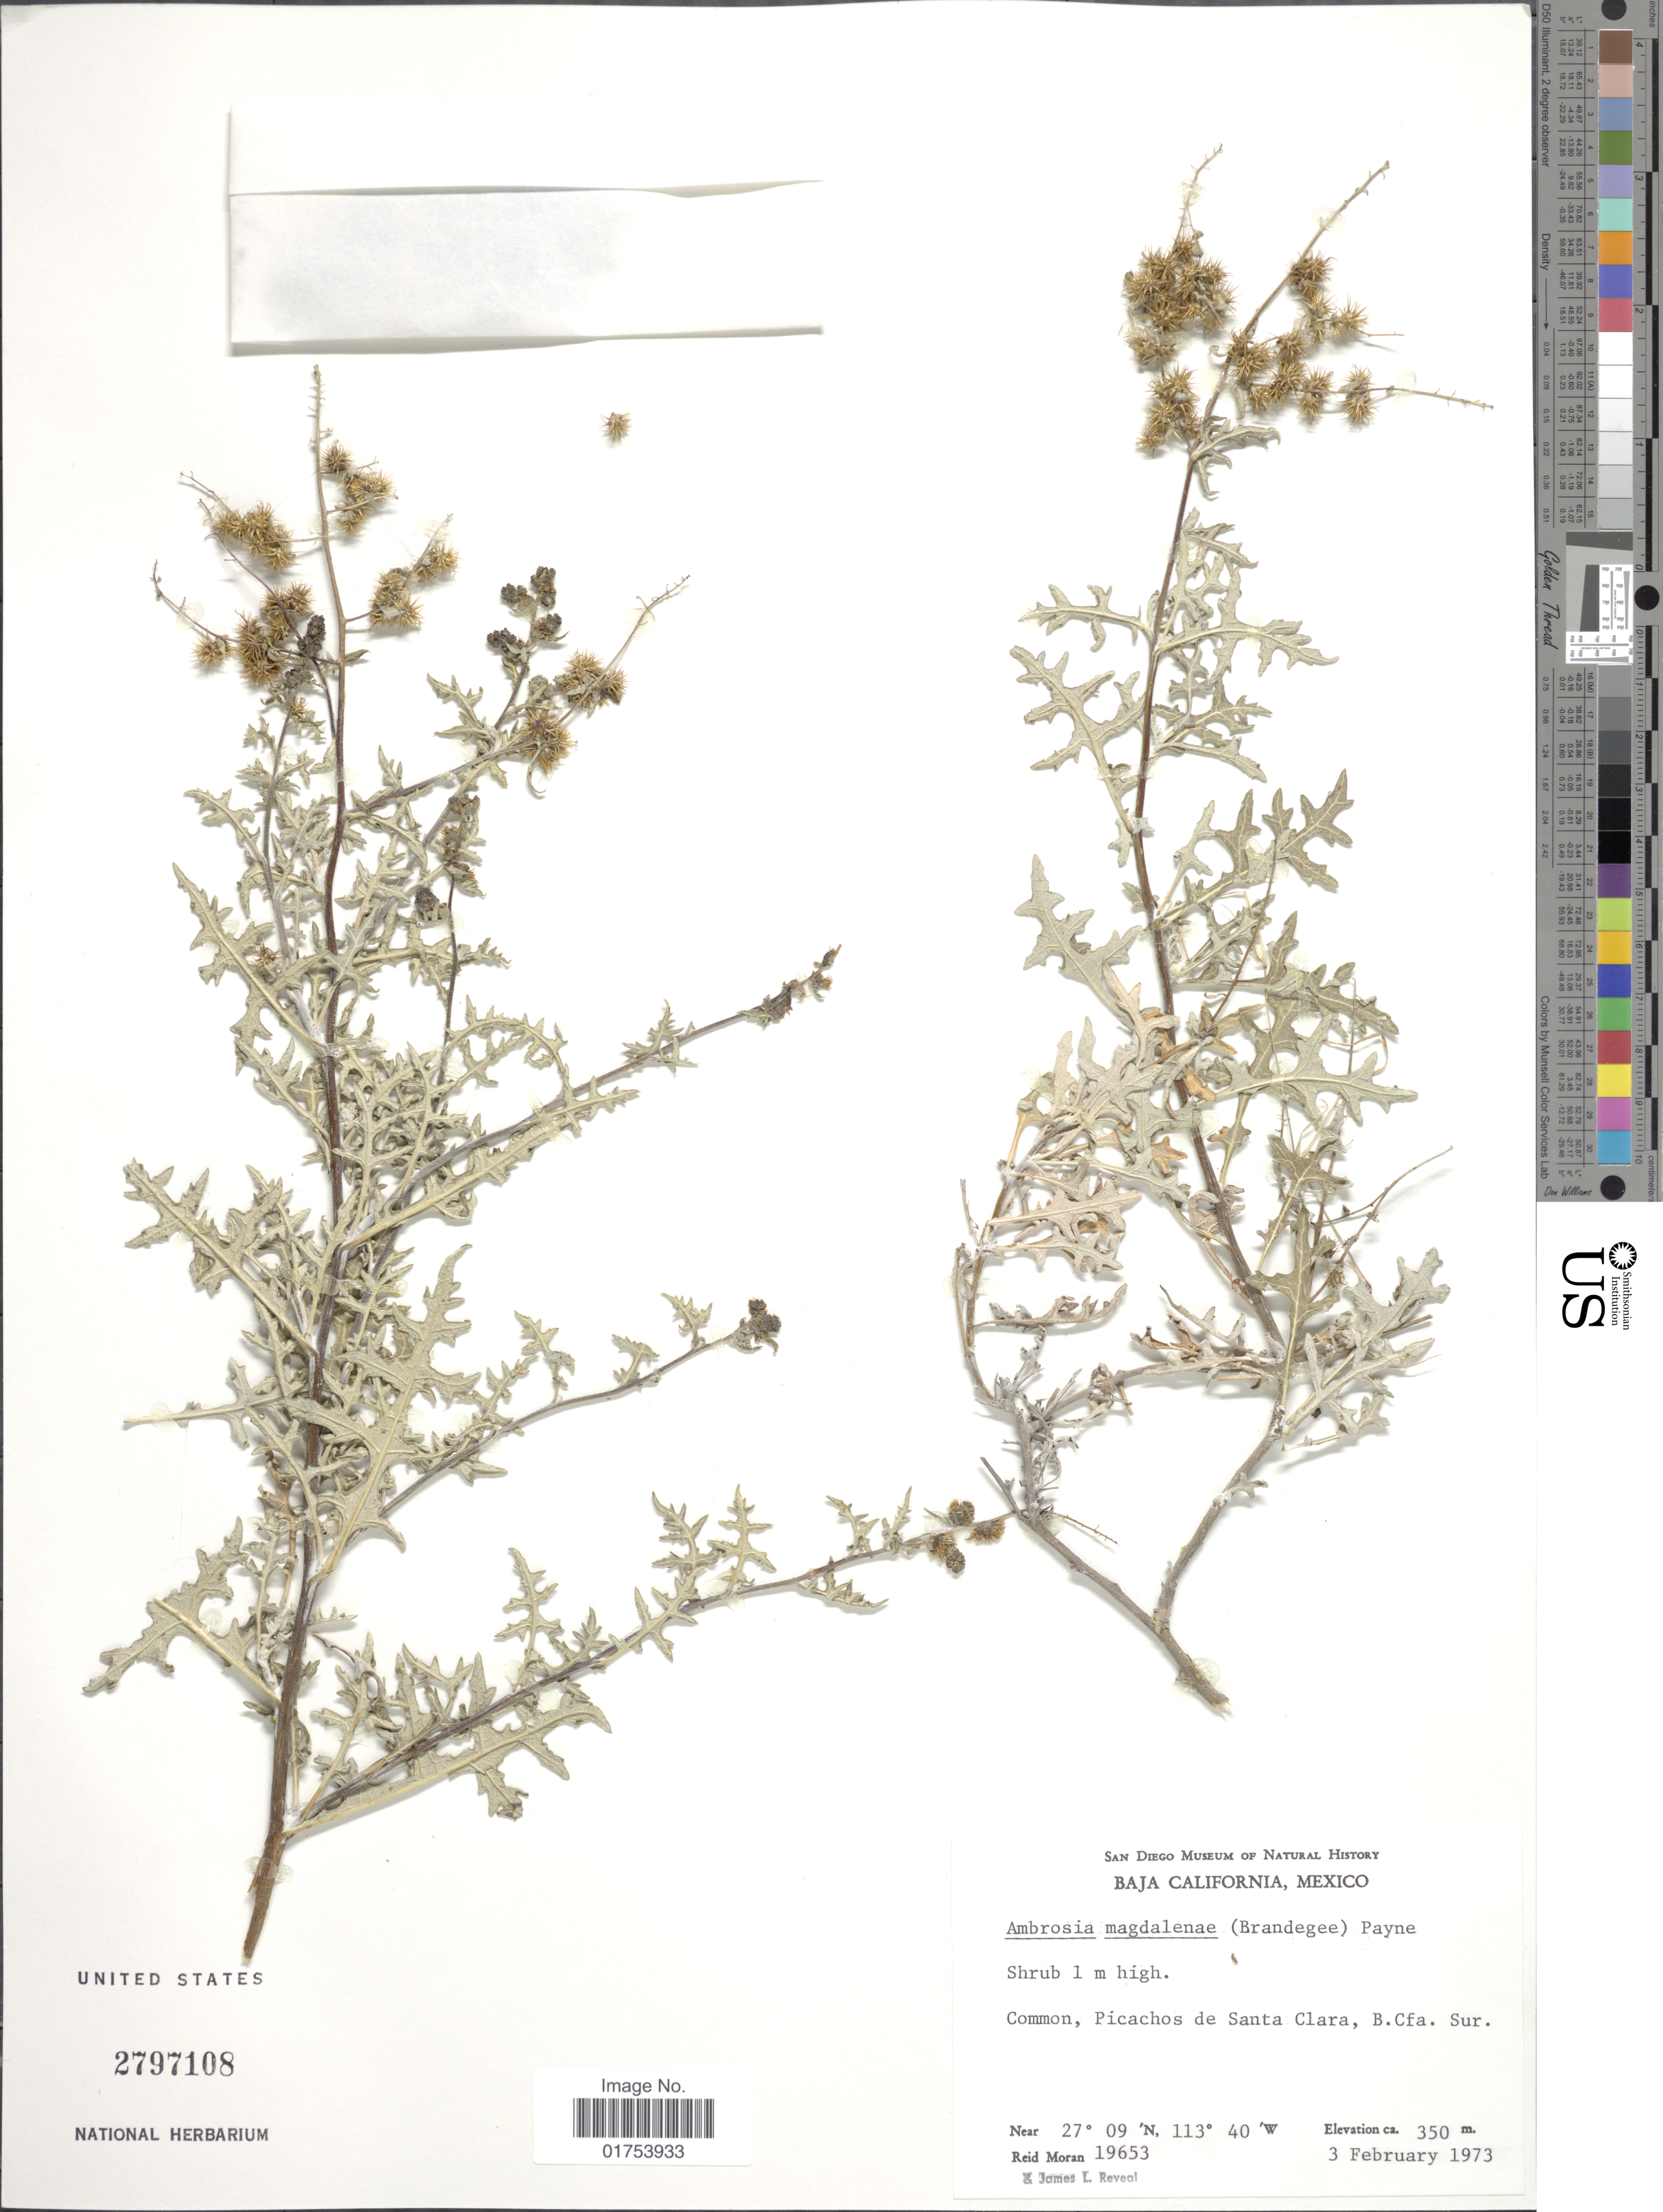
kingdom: Plantae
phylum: Tracheophyta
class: Magnoliopsida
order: Asterales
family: Asteraceae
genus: Ambrosia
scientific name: Ambrosia magdalenae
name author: Brandegee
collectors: R. V. Moran & J. L. Reveal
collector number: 19653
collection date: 1973-02-03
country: Mexico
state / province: Baja California Sur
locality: Baja California, Picachos de Santa Clara, B. Cfa. Sur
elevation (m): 350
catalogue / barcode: US 2797108